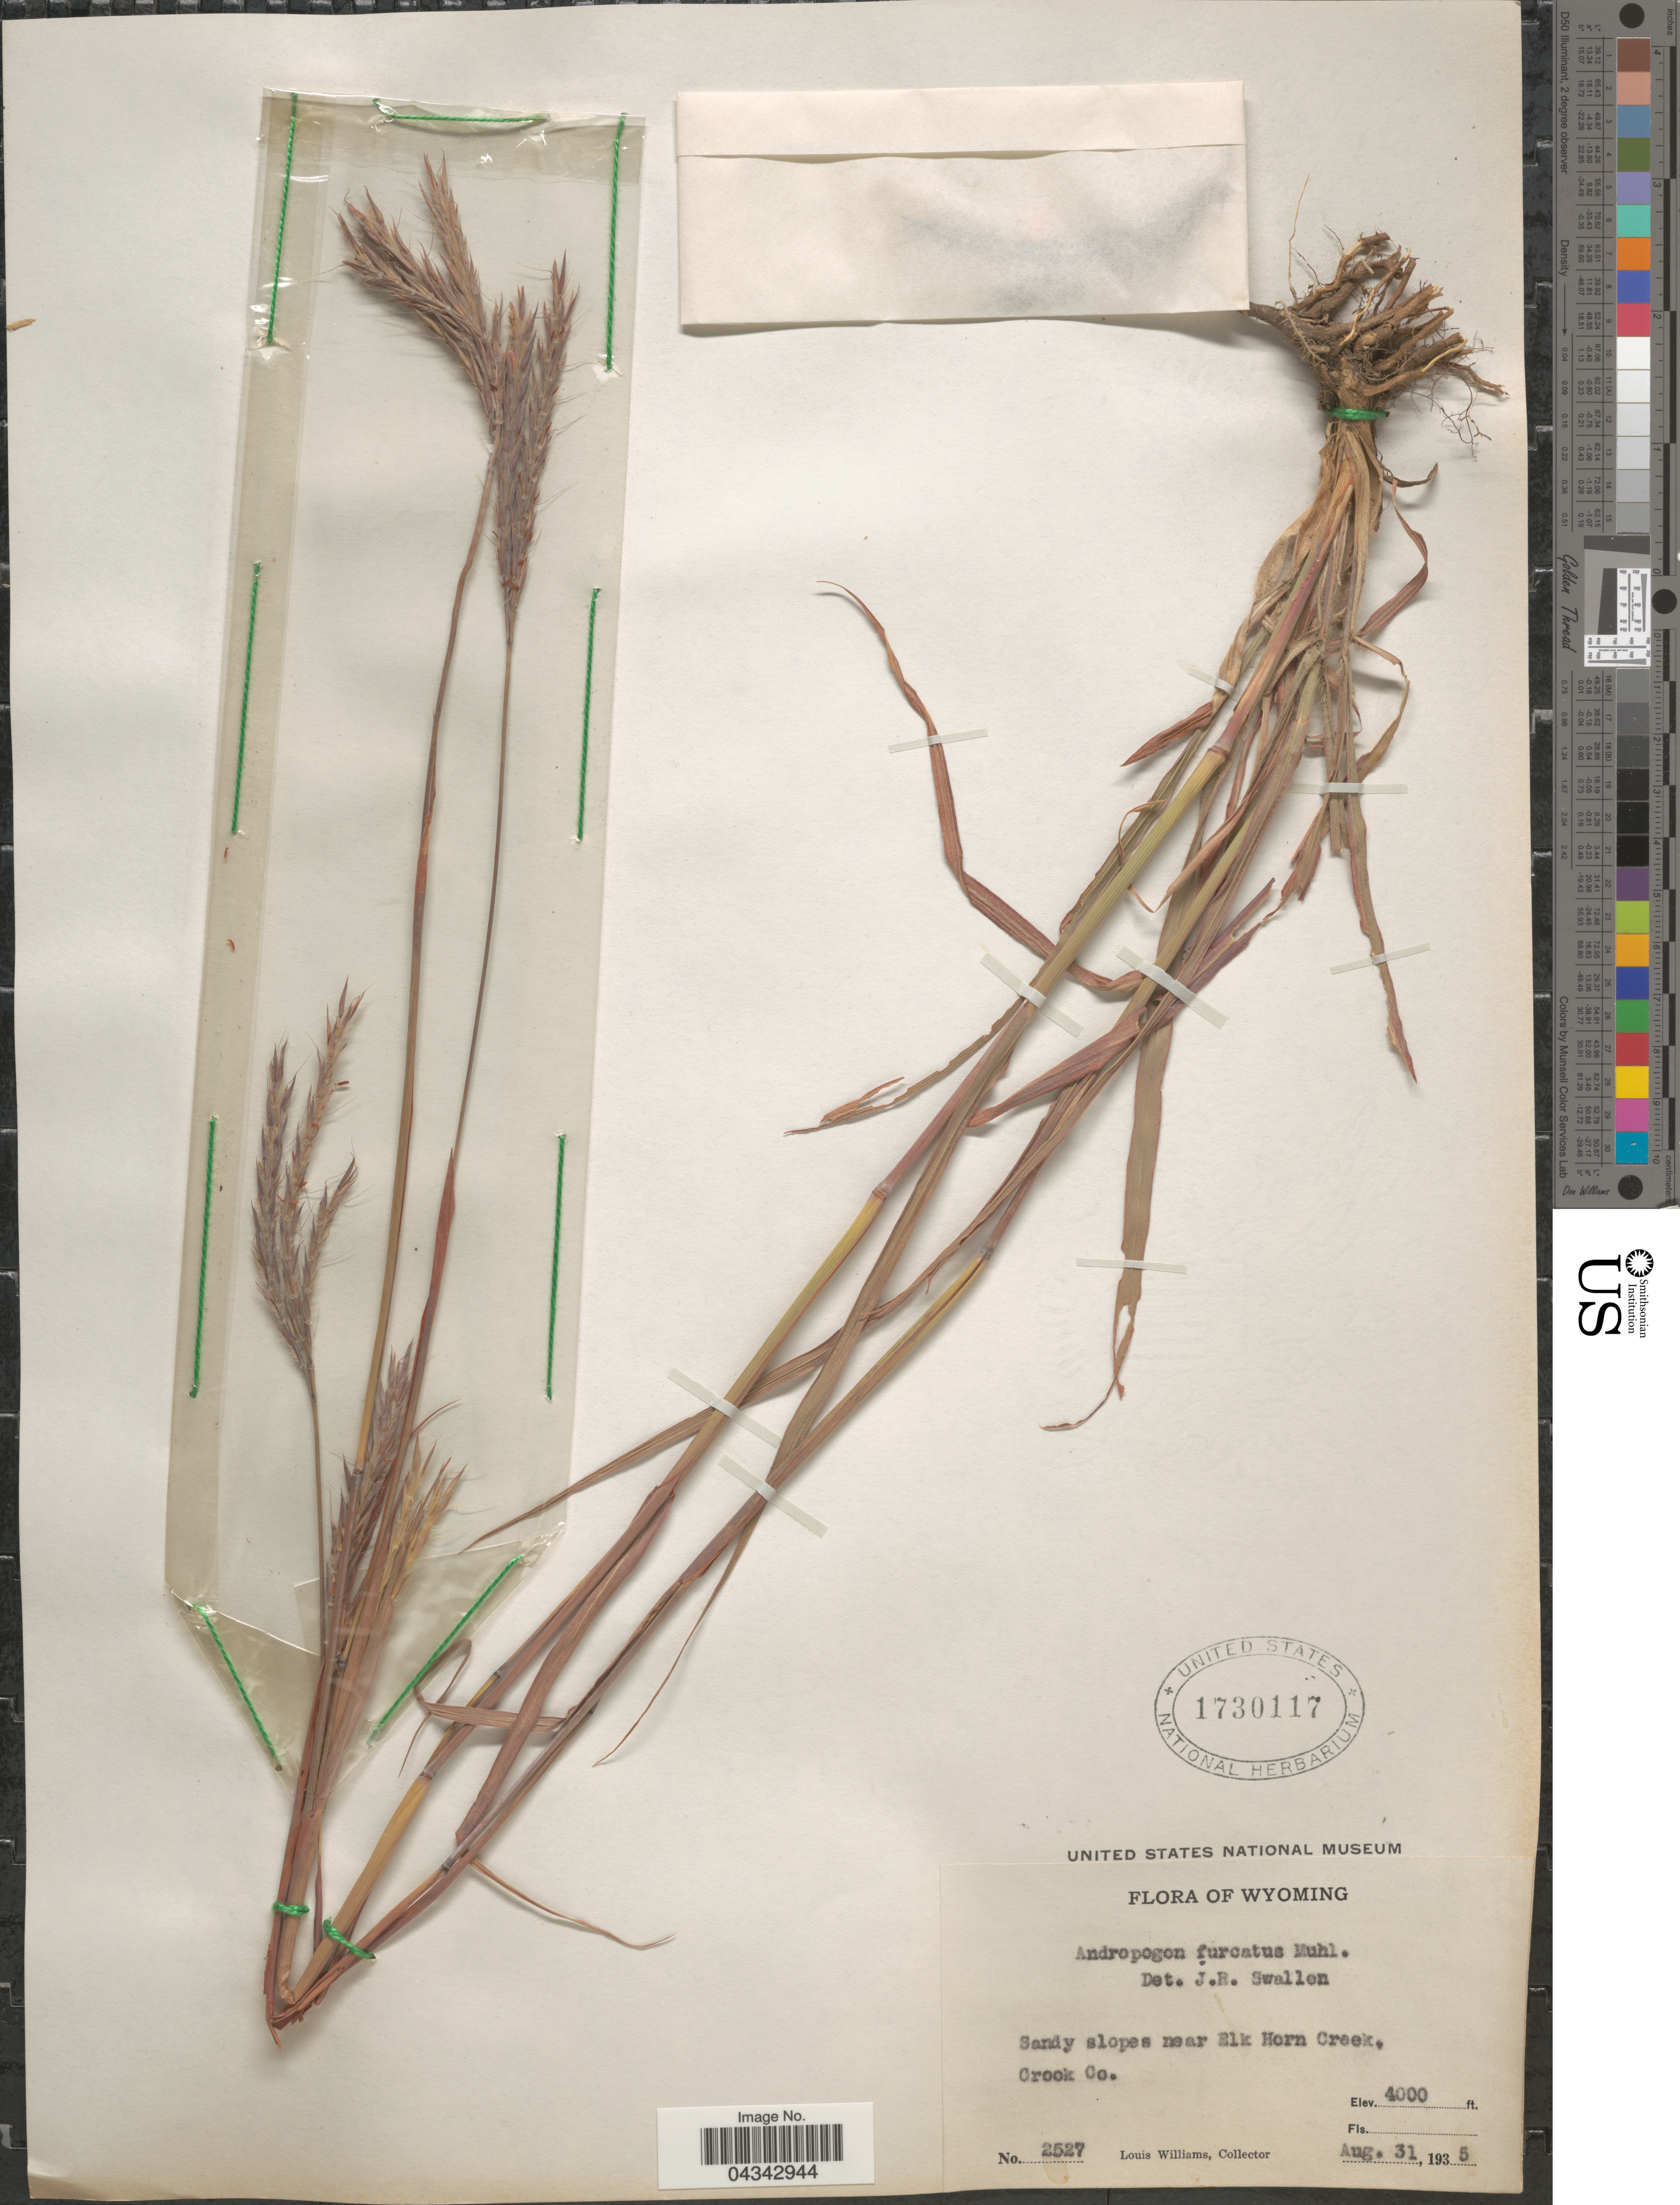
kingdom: Plantae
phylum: Tracheophyta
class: Liliopsida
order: Poales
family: Poaceae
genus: Andropogon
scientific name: Andropogon gerardii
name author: Vitman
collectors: L. Williams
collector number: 2527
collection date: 1935-08-31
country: United States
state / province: Wyoming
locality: Sandy slopes near Elk Horn Creek, Crook Co.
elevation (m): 1219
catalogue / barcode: US 1730117